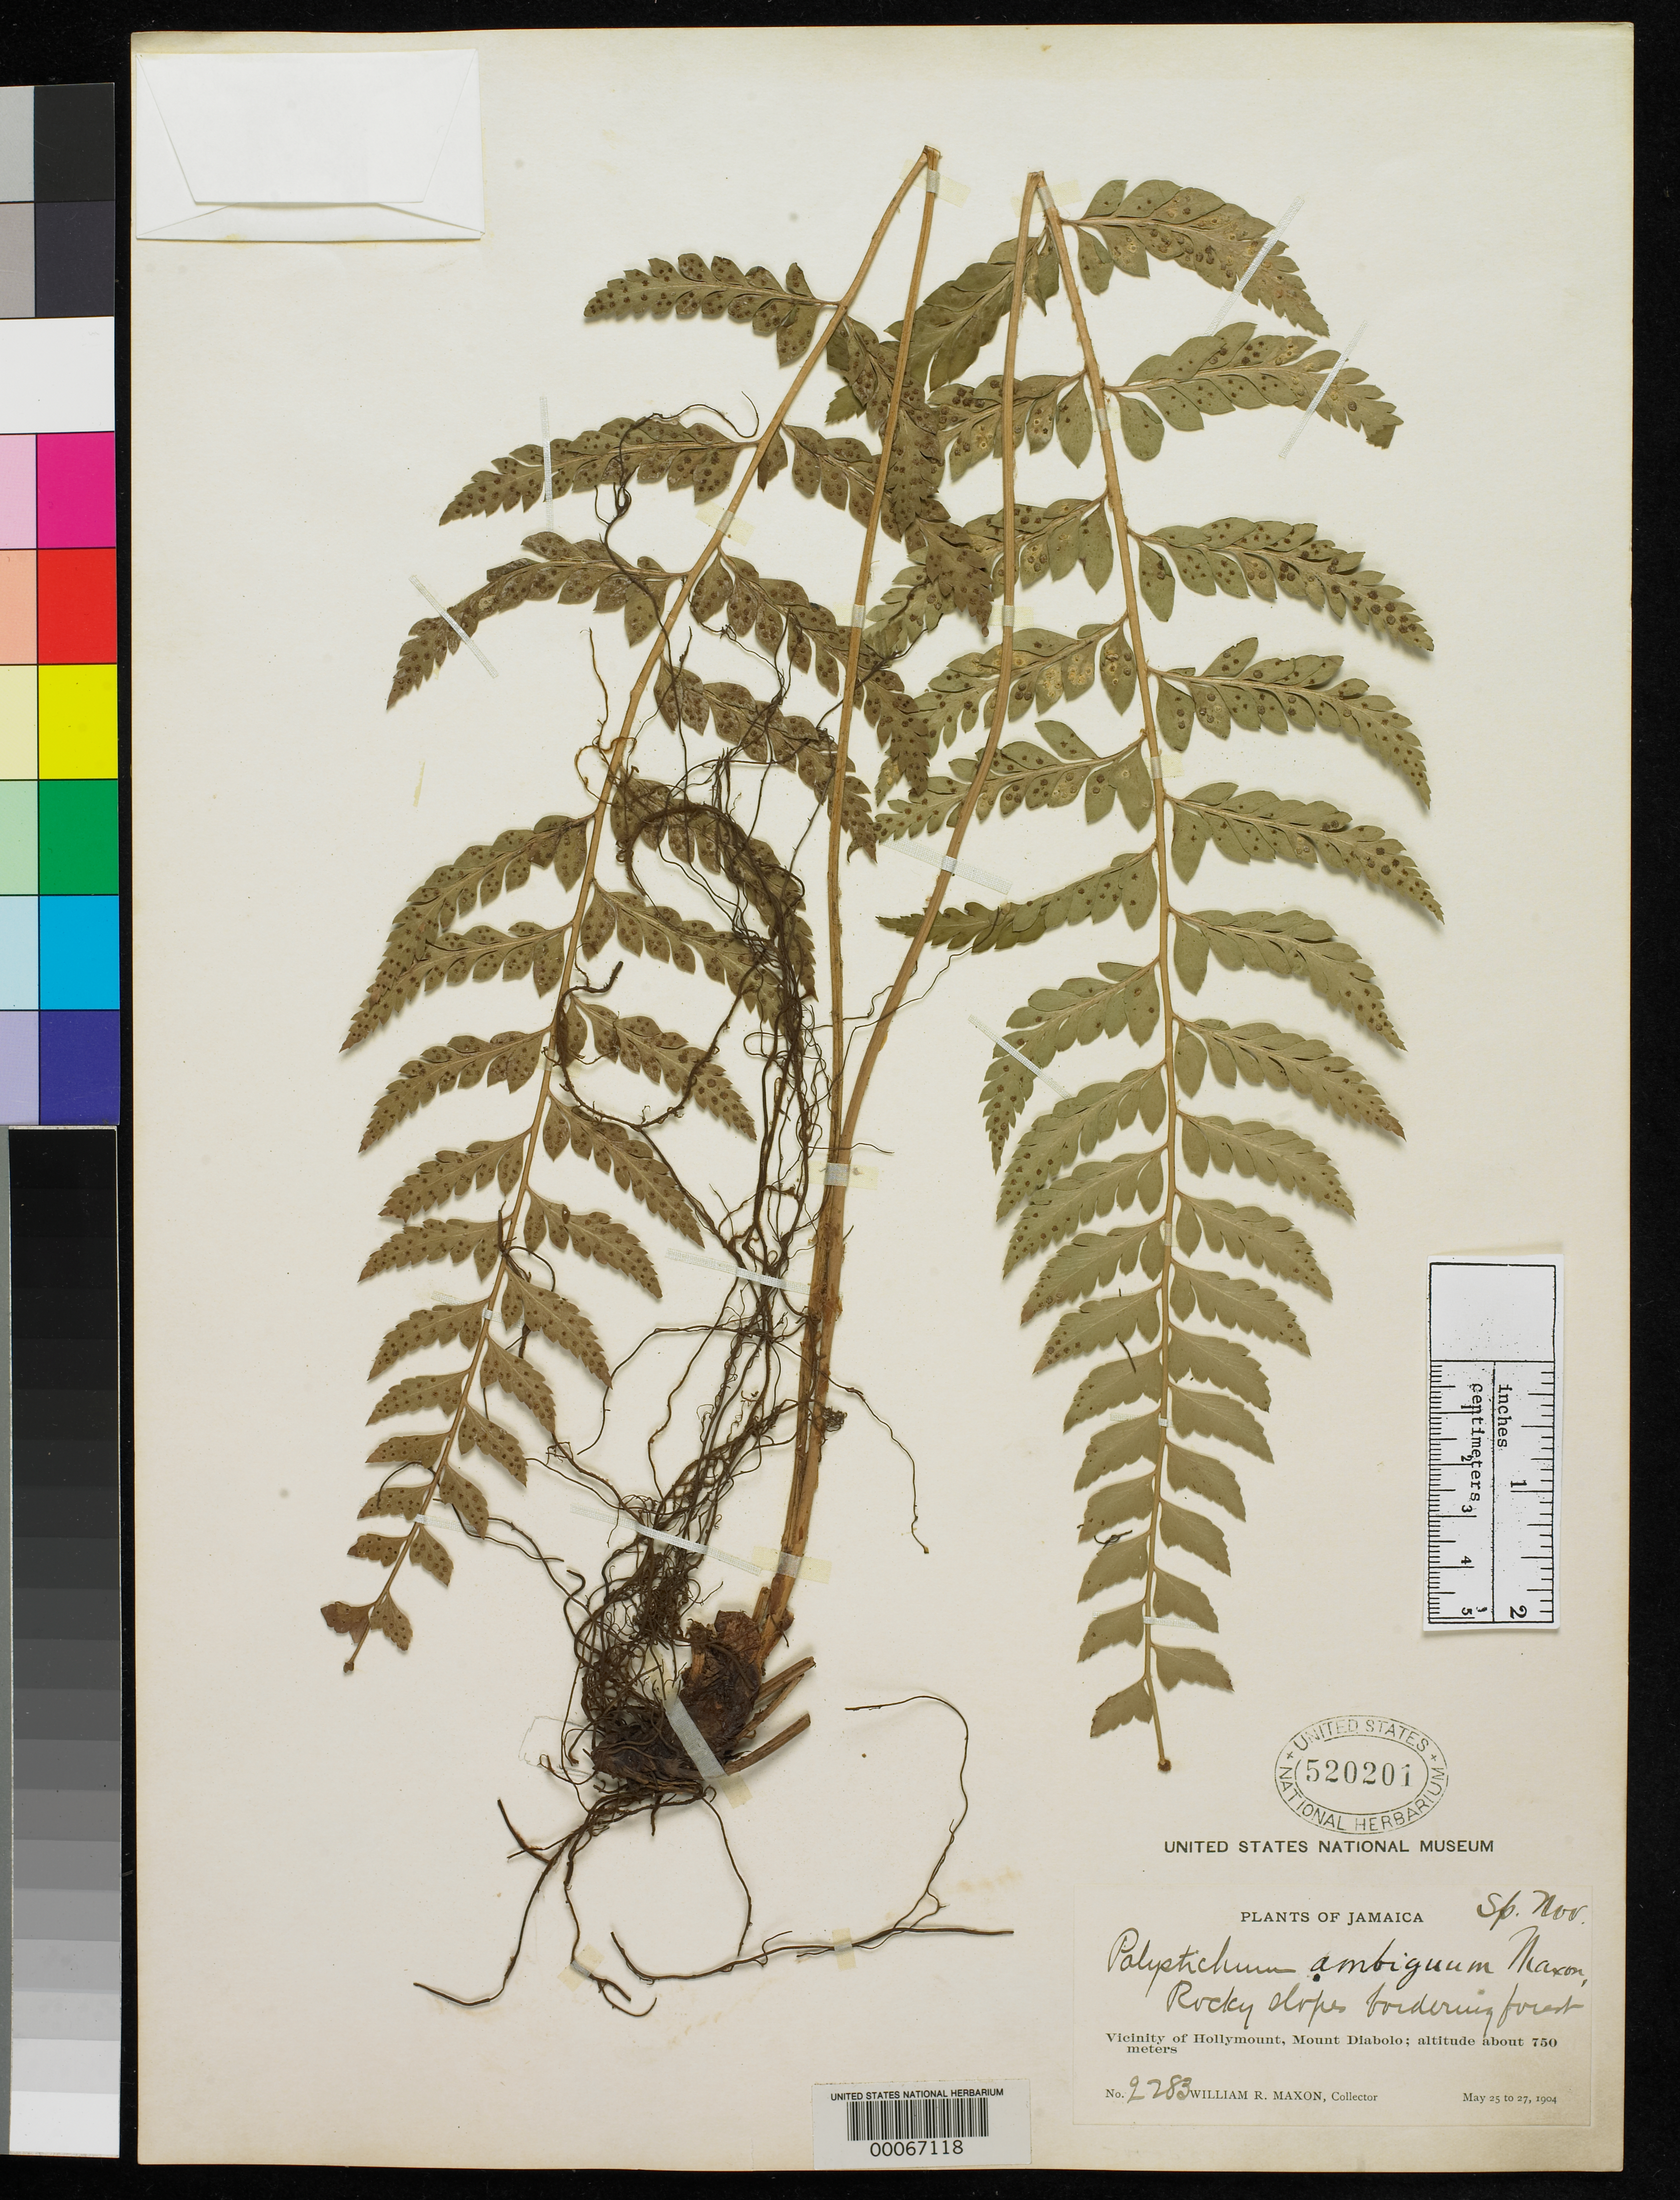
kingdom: Plantae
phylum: Tracheophyta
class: Polypodiopsida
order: Polypodiales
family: Dryopteridaceae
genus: Polystichum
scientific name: Polystichum ambiguum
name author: Maxon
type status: Holotype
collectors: W. R. Maxon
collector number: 2283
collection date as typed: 25 May 1904 to 27 May 1904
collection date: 1904-05-25/1904-05-27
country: Jamaica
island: Greater Antilles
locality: Vicinity of Hollymount, Mount Diabolo.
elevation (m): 750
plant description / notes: Specimen annotated "isotype" by R. Morejón (2011) but holotype is mounted on 2 sheets, USNH 520201 & 520202, as cited in protologue.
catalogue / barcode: US 520201